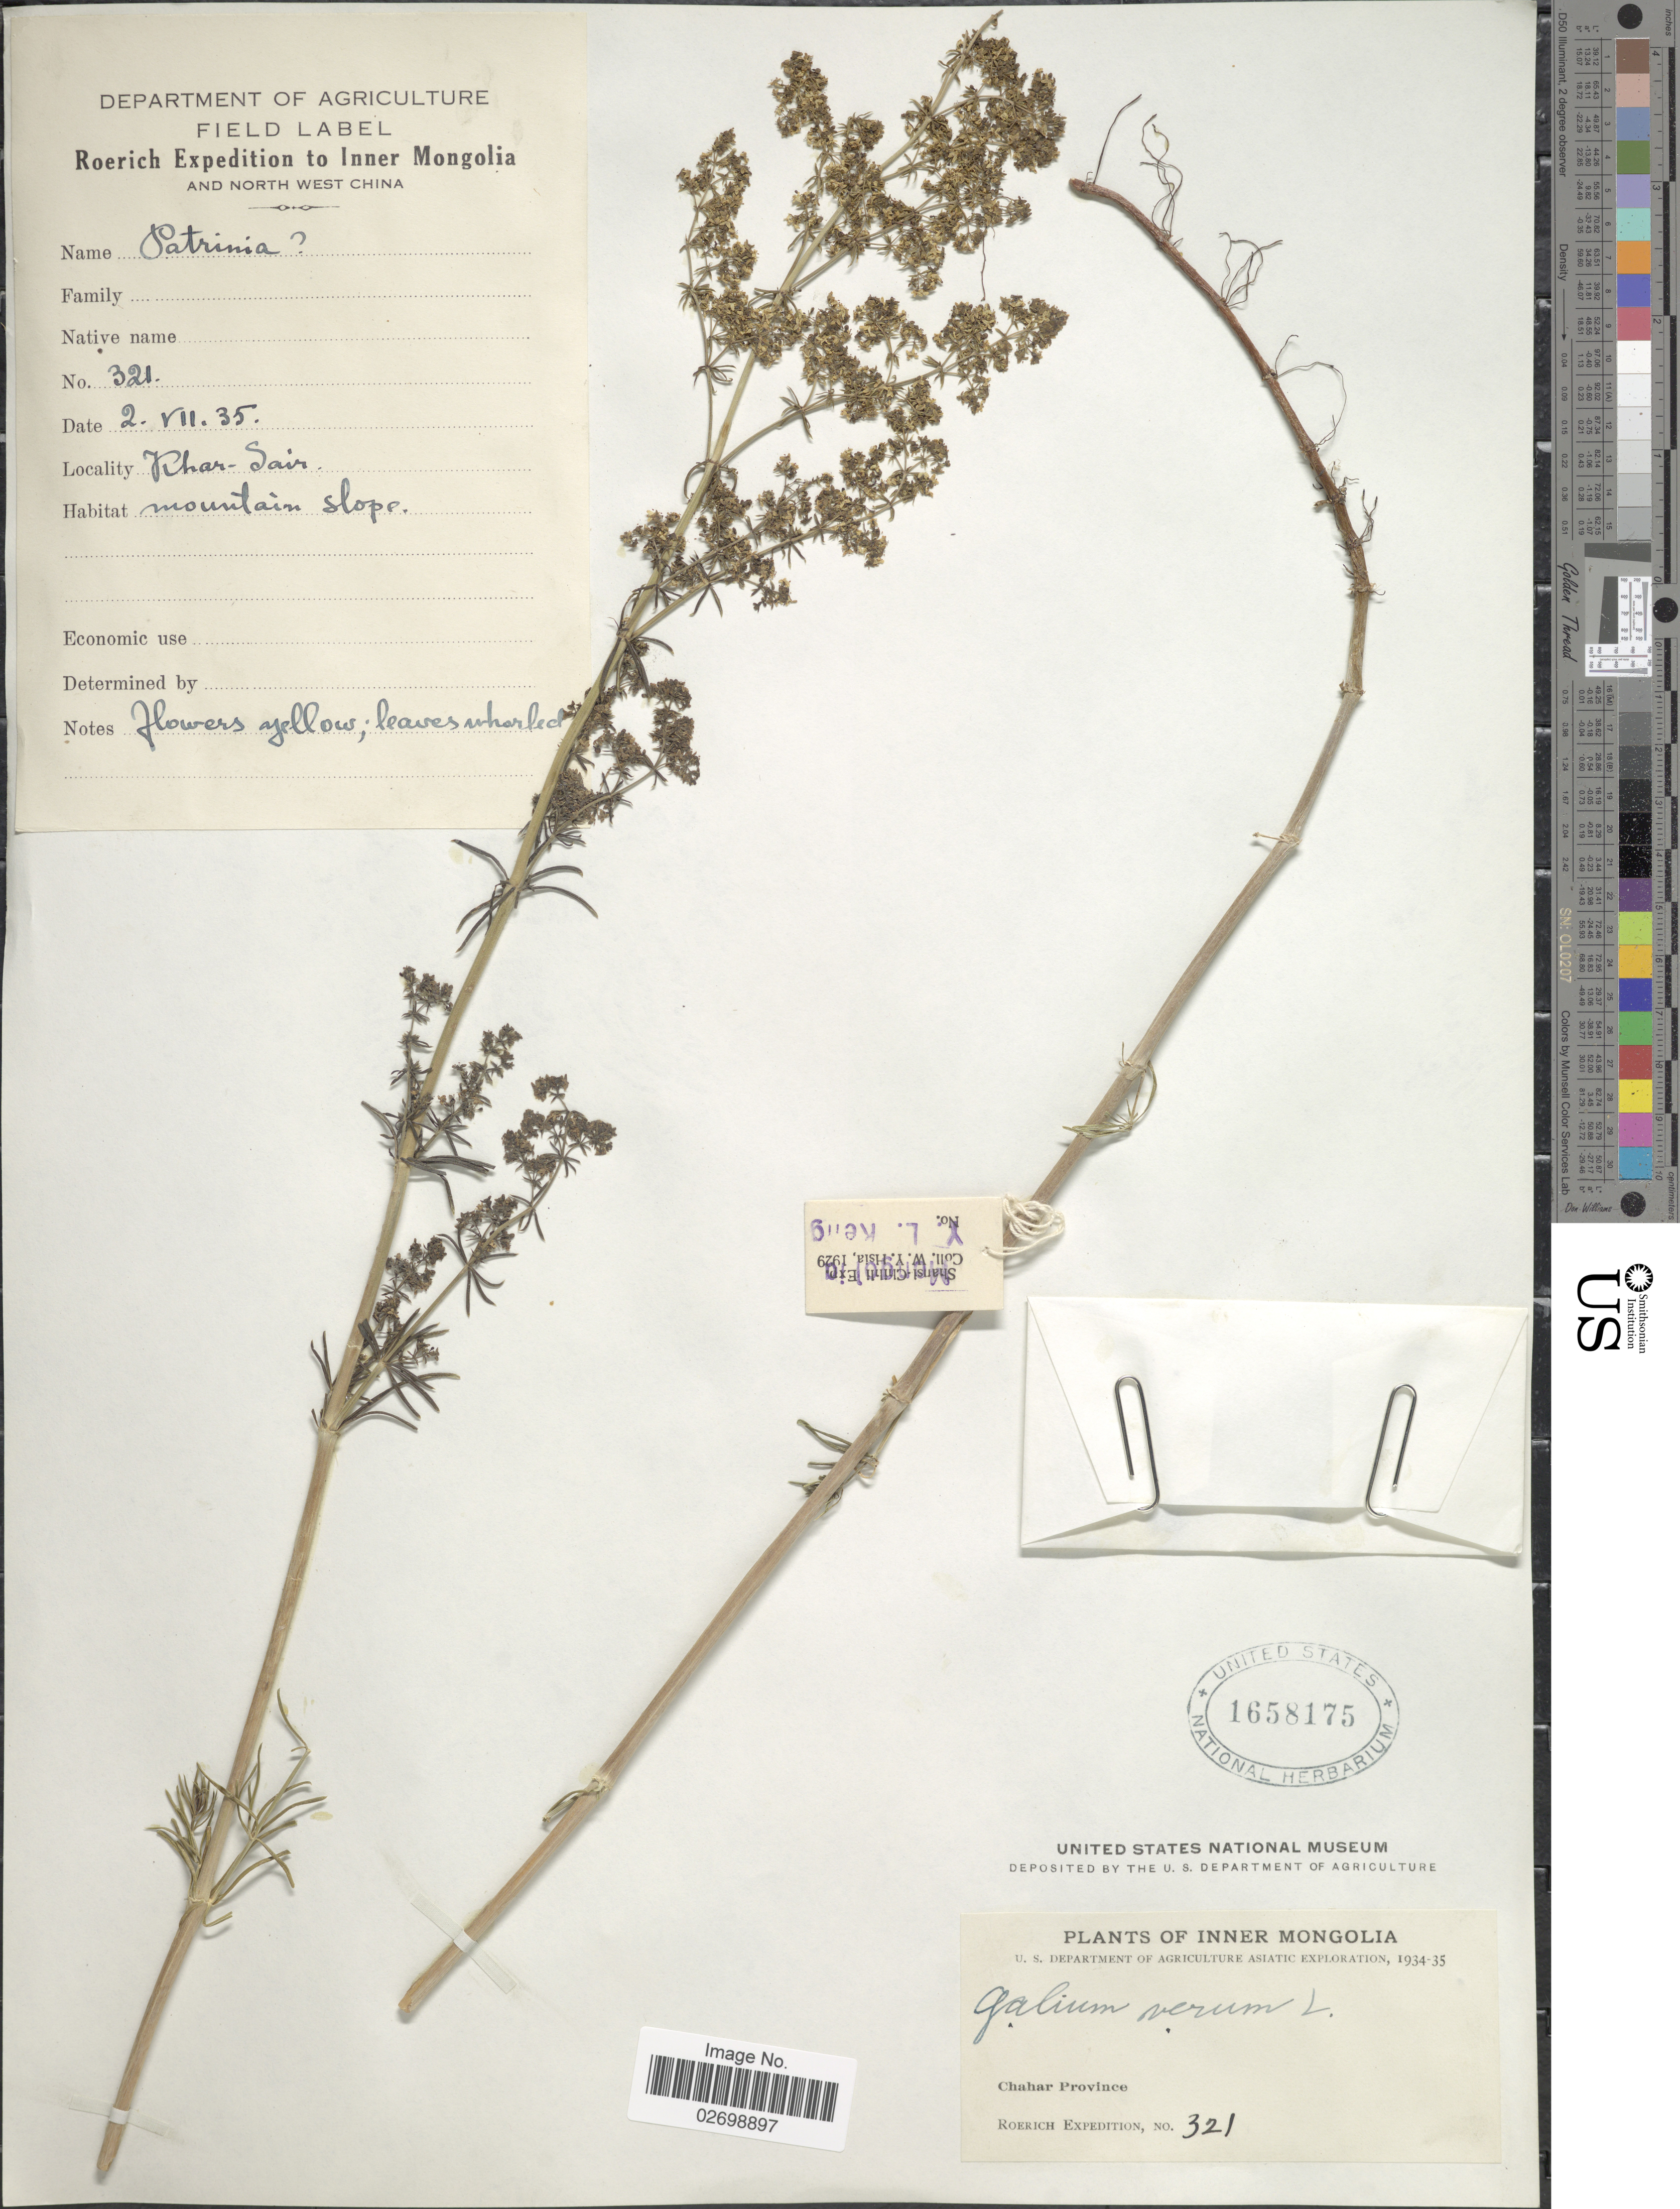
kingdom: Plantae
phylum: Tracheophyta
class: Magnoliopsida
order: Gentianales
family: Rubiaceae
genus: Galium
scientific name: Galium verum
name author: L.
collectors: Roerich Expedition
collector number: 321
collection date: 1935-07-02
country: China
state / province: Nei Monggol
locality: Inner Mongolia. North West China. Chahar Province. Khar-Sair.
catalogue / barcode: US 1658175